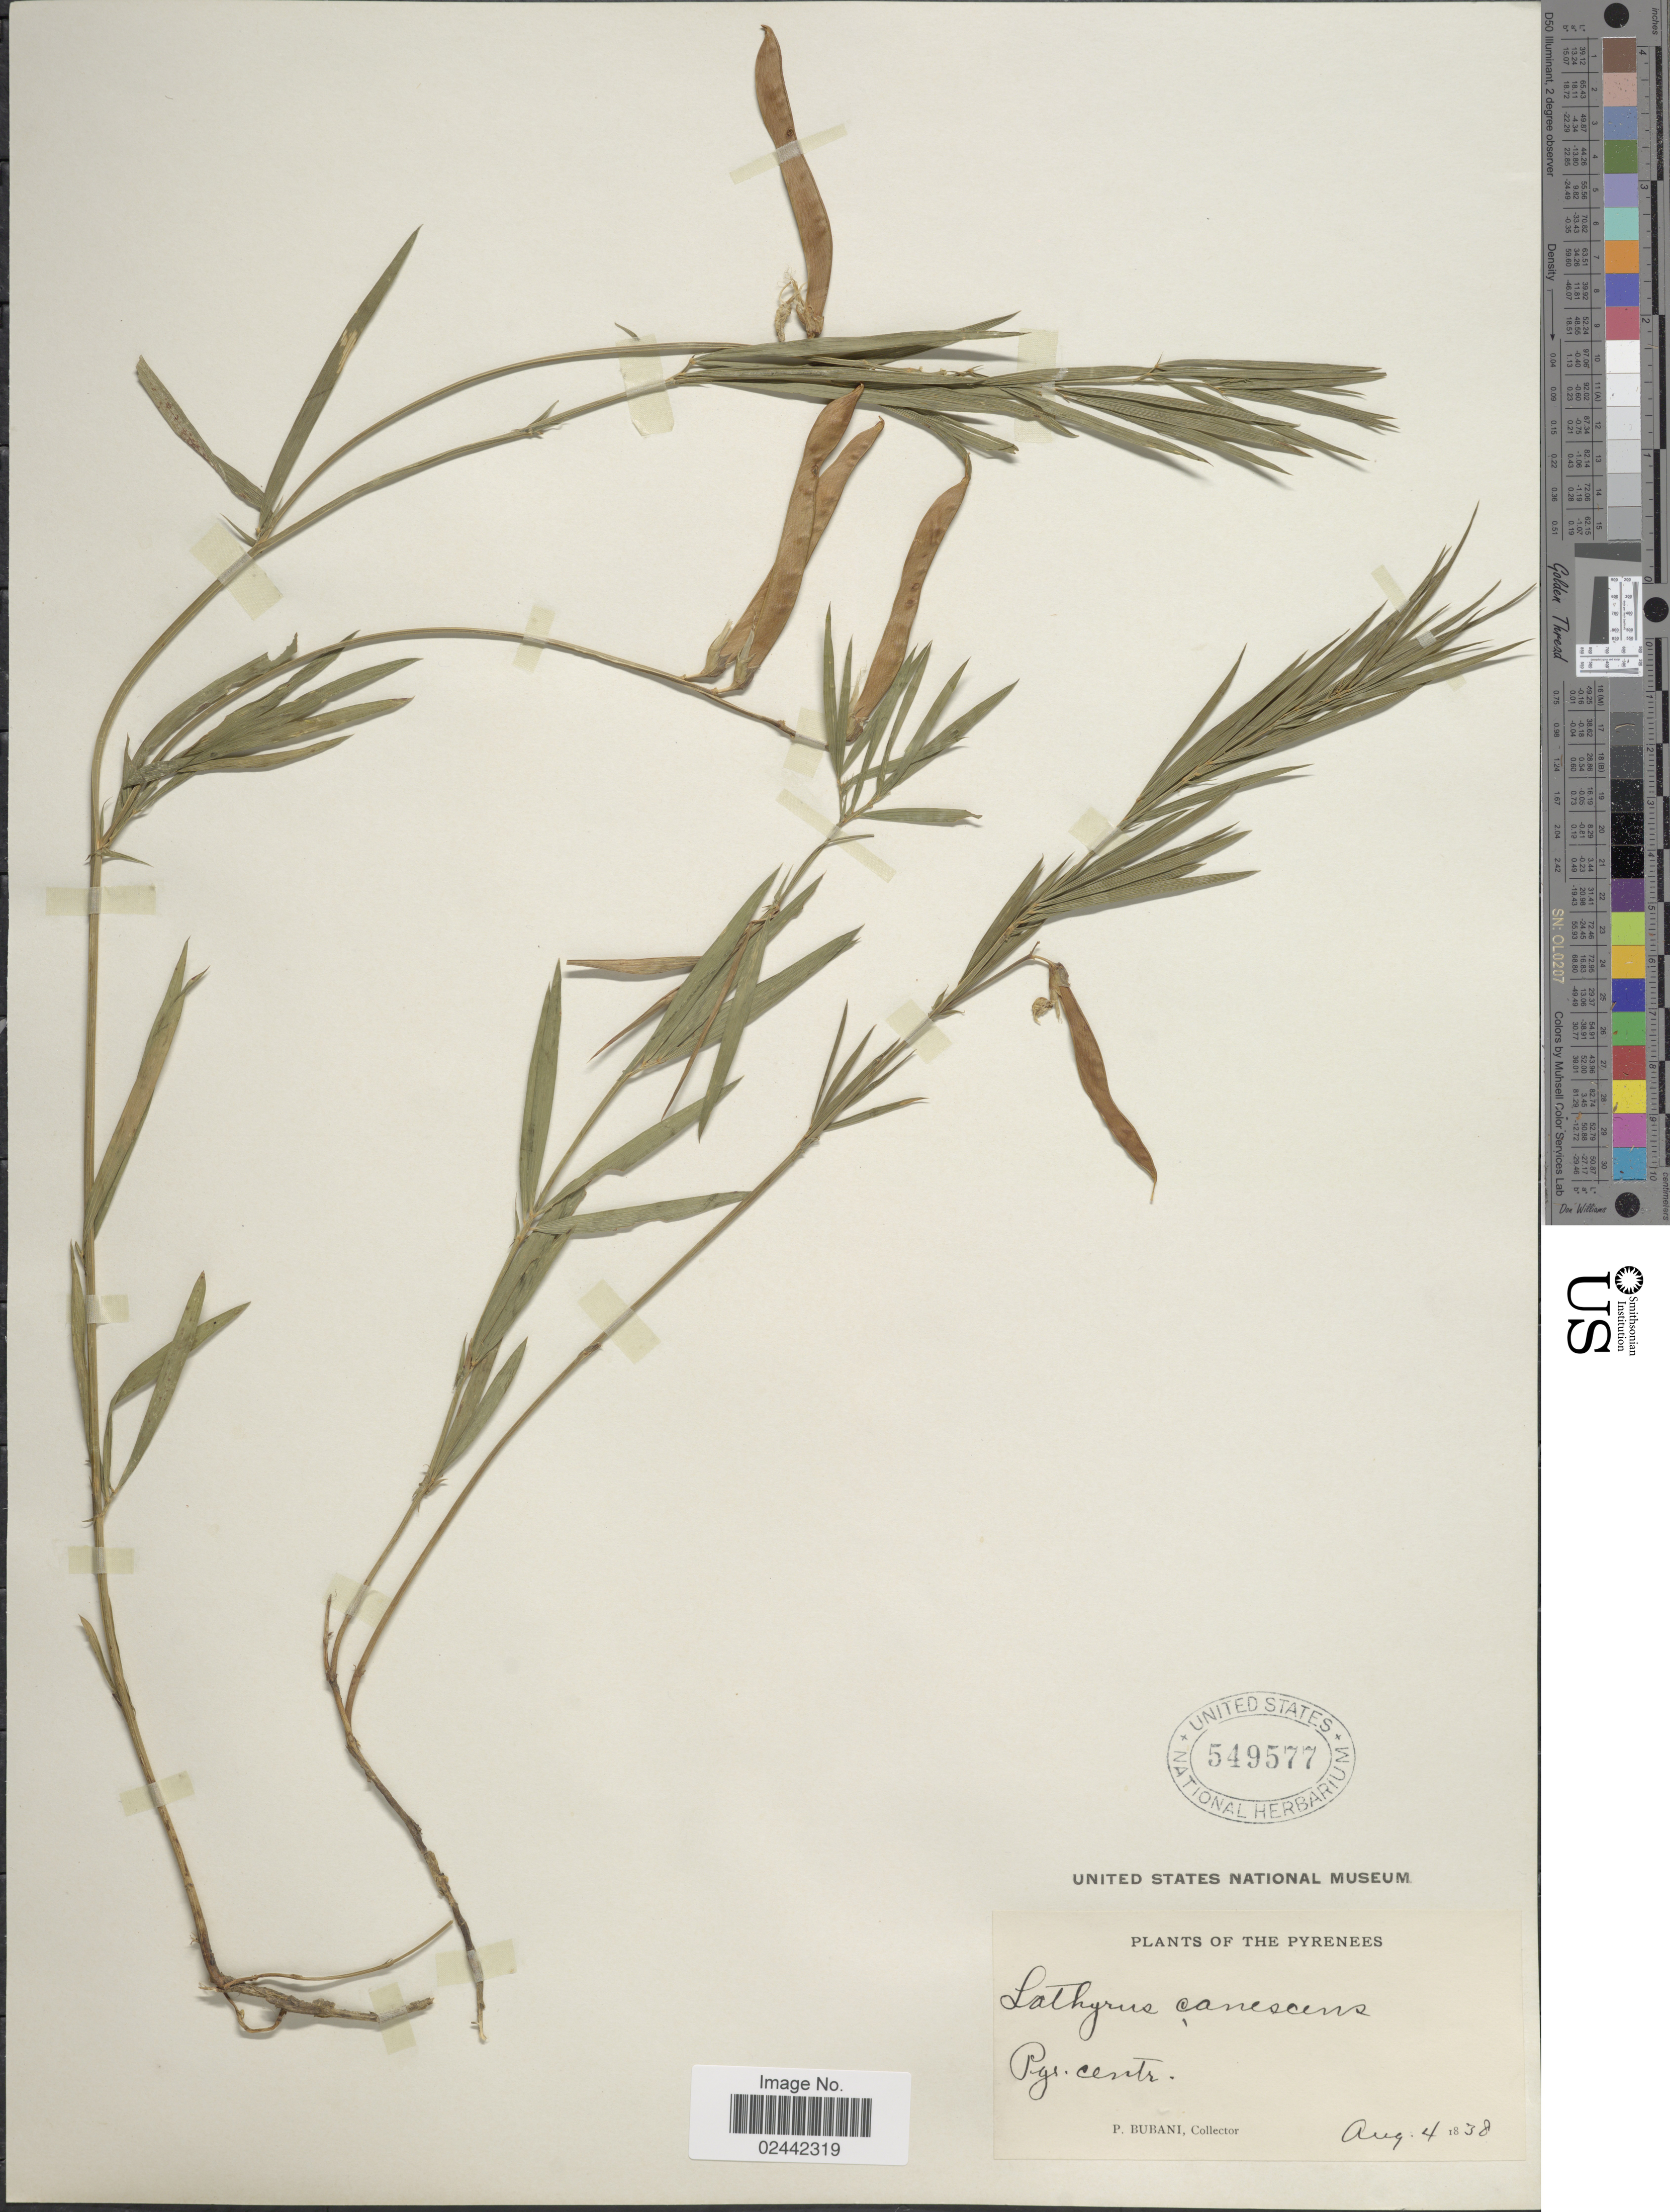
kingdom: Plantae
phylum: Tracheophyta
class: Magnoliopsida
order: Fabales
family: Fabaceae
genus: Lathyrus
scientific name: Lathyrus filiformis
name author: (Lam.) Gay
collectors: P. Bubani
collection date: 1838-08-04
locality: Pyrenees. Pyr, centr.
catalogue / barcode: US 549577